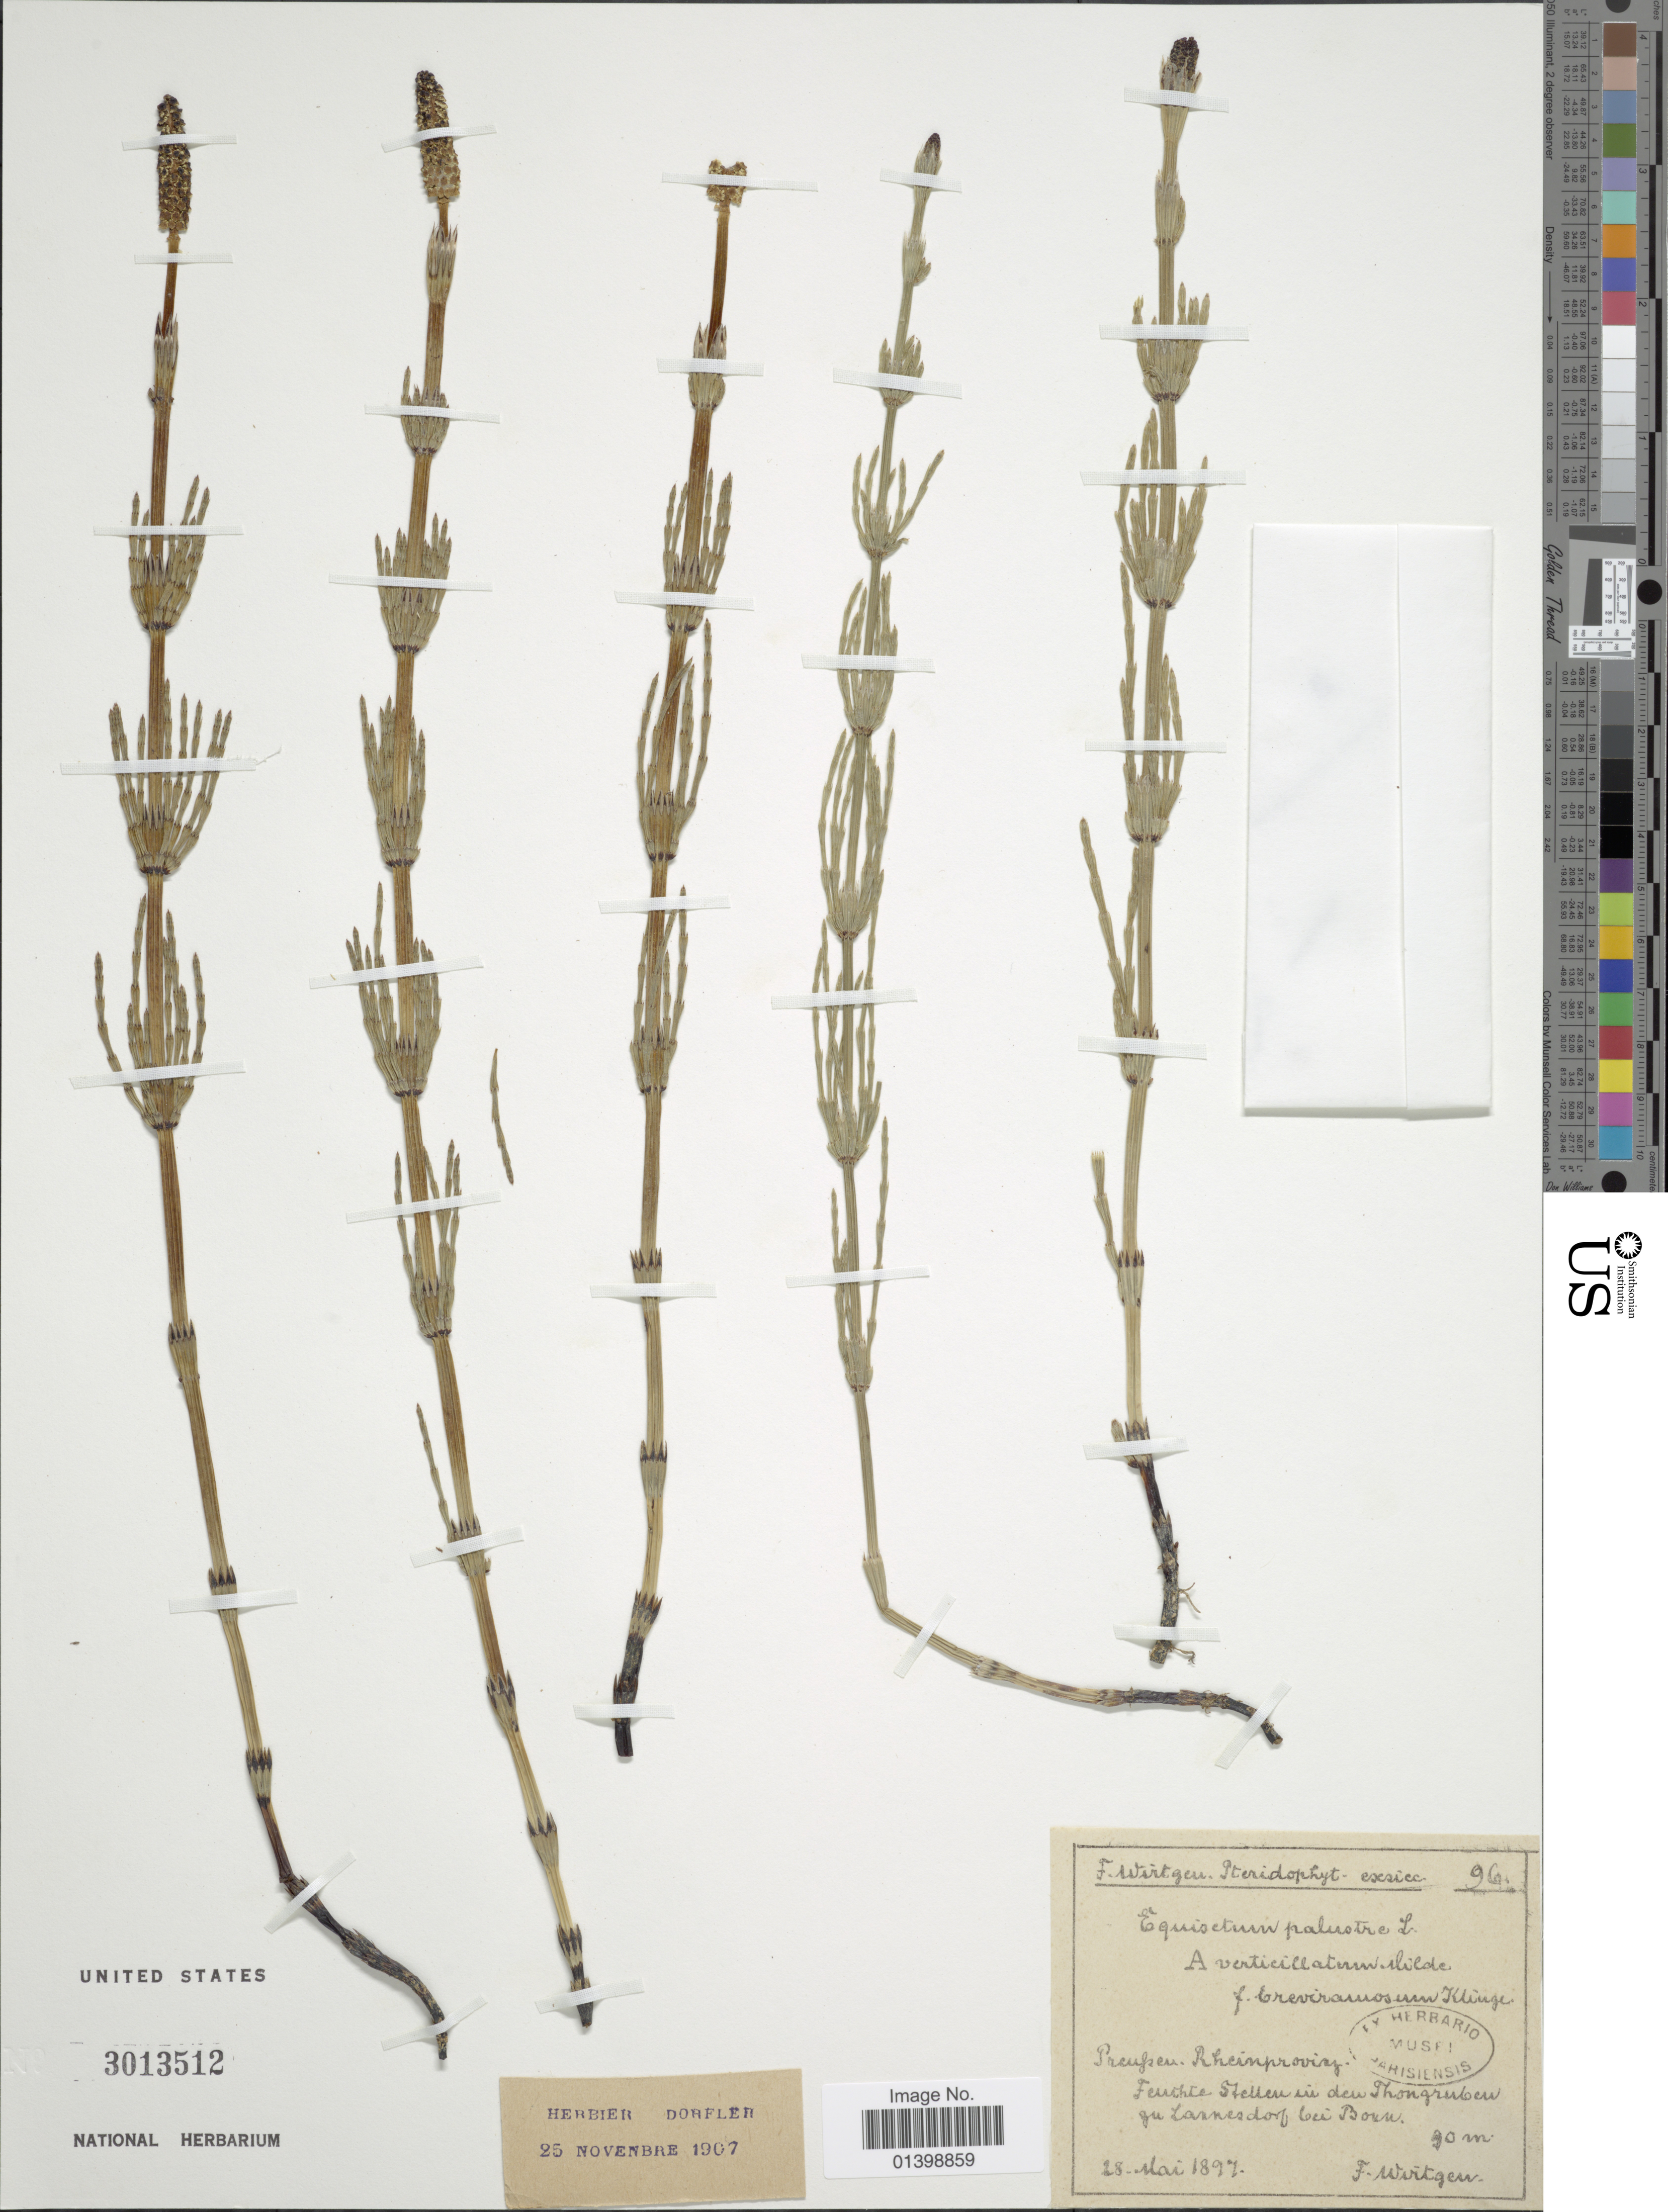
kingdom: Plantae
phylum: Tracheophyta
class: Polypodiopsida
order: Equisetales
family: Equisetaceae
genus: Equisetum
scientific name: Equisetum palustre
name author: L.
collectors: F. Wirtgen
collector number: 96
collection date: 1897-05-28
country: Germany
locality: Preussen, Rheinprovinz, feuchte Stellen in den Thongruben du Larnedorf bei Bonn [interpreted]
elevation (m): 90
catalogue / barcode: US 3013512